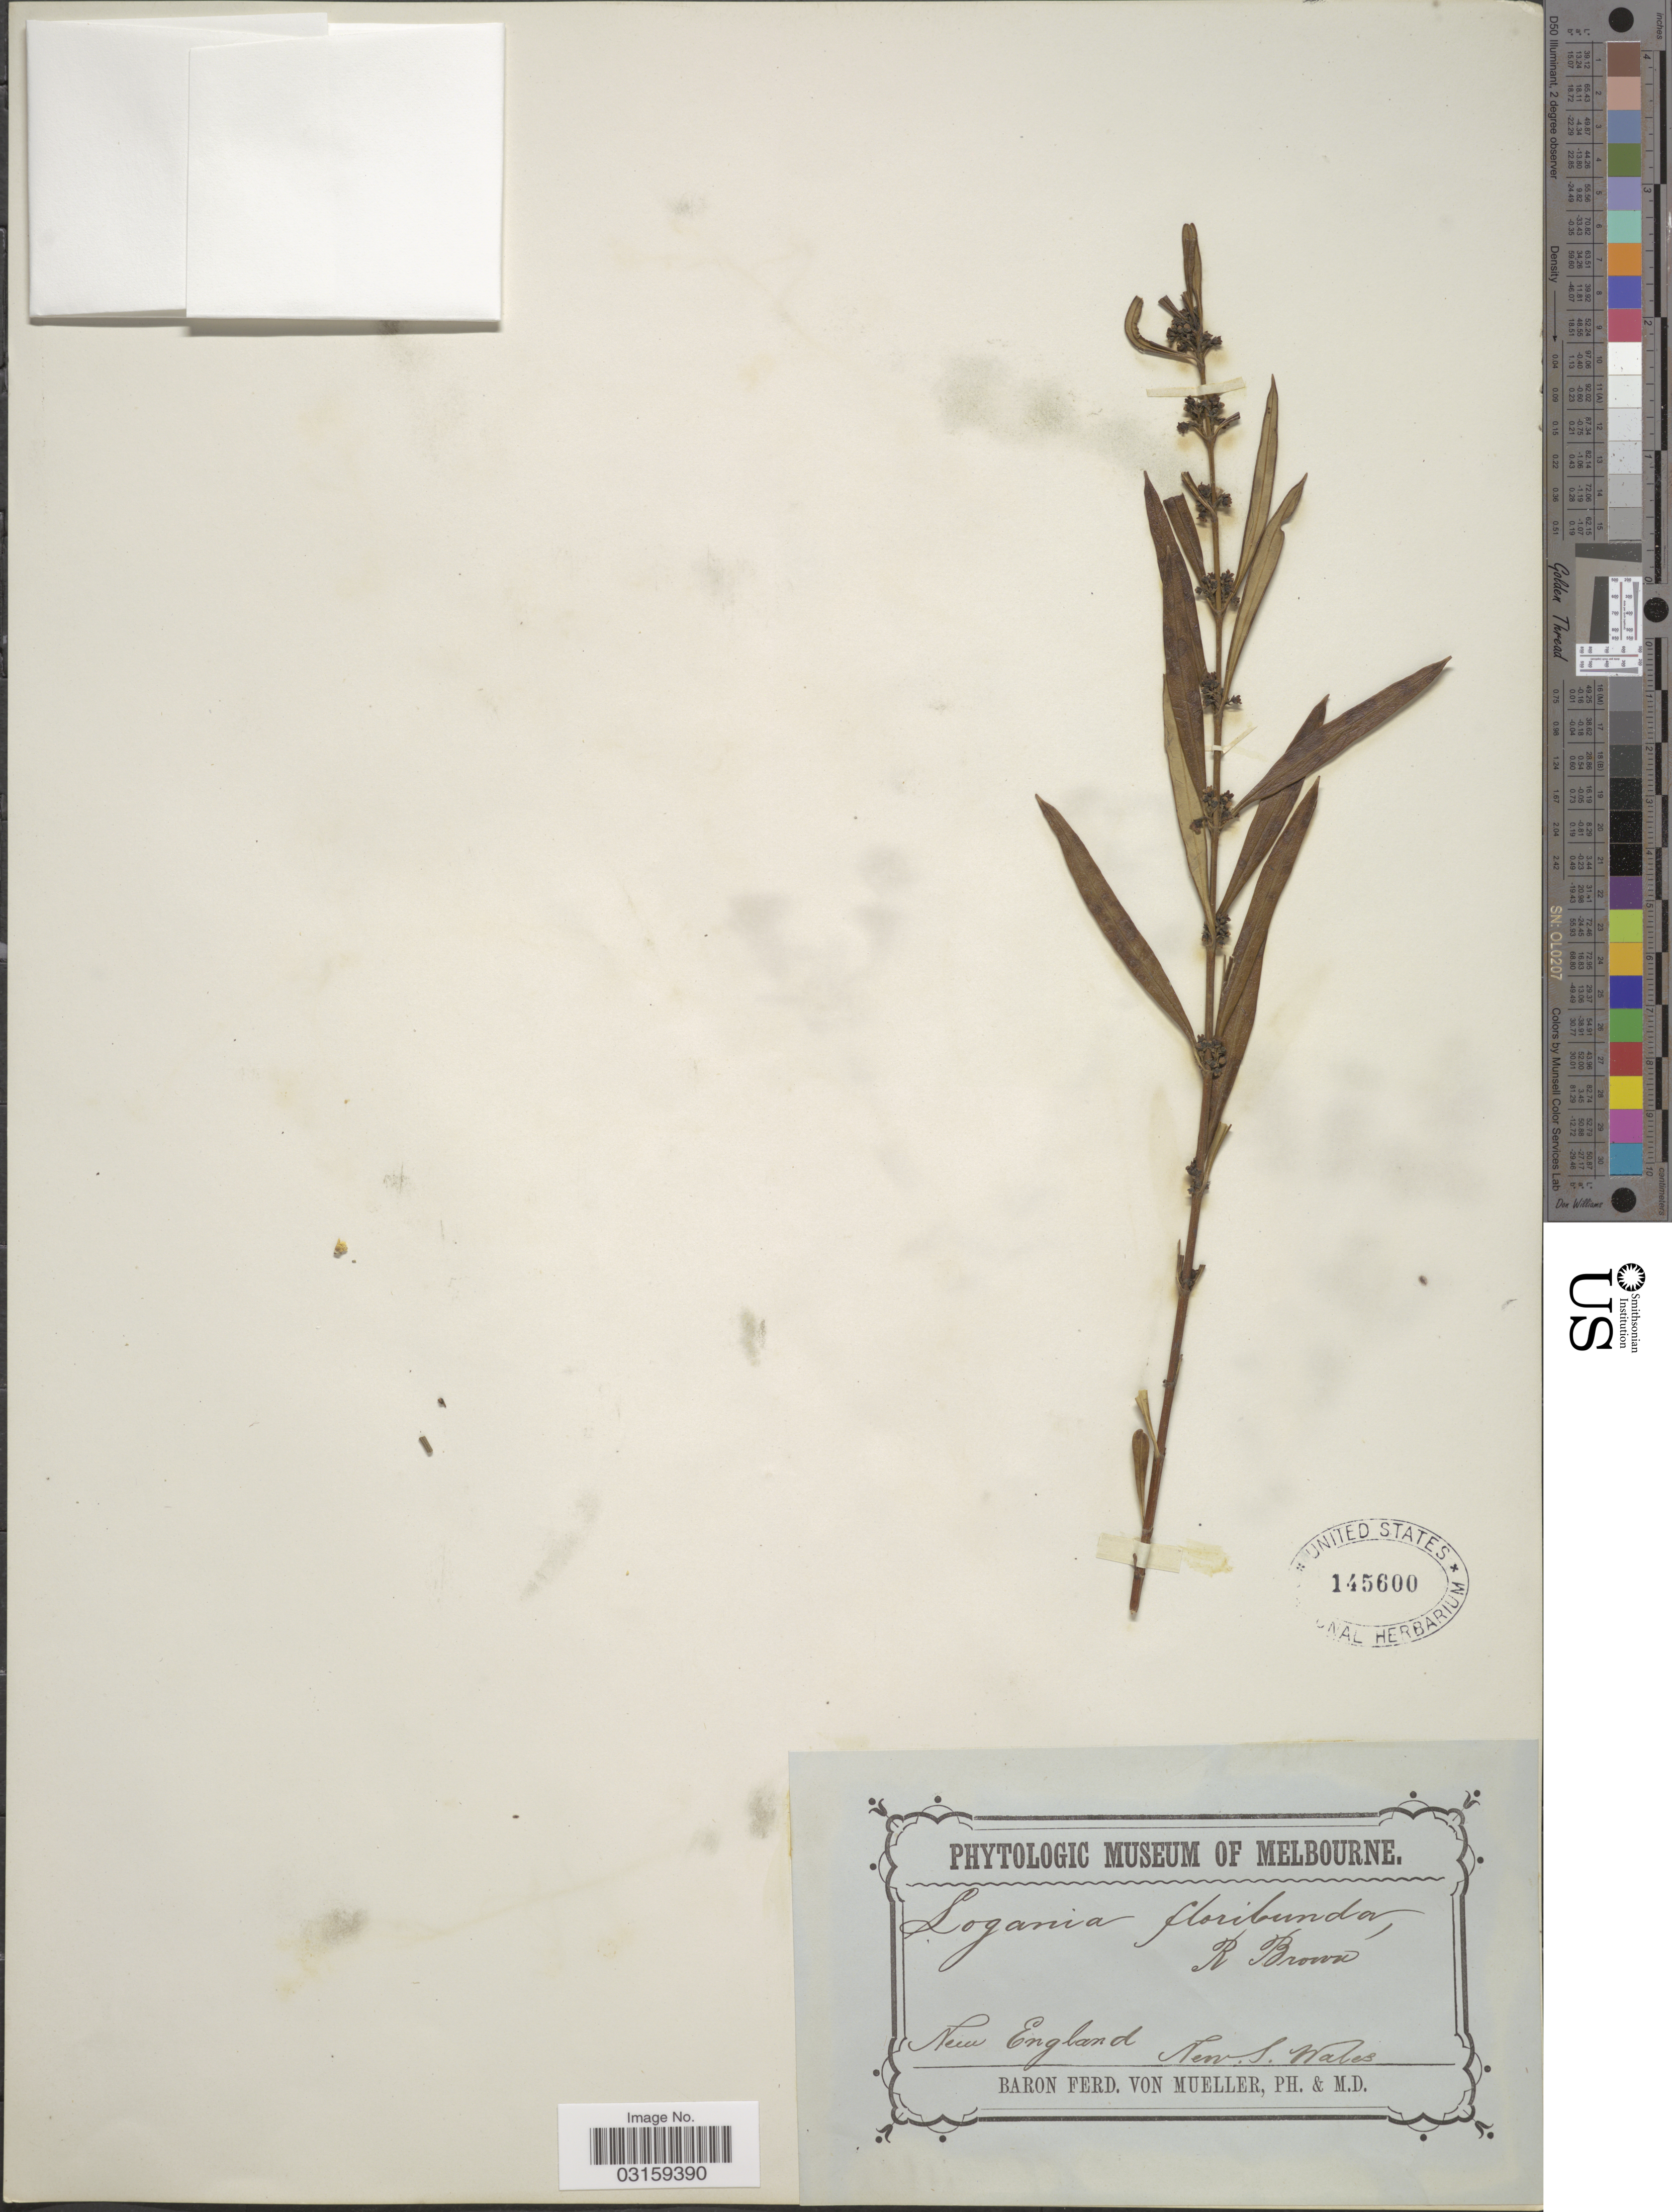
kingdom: Plantae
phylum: Tracheophyta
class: Magnoliopsida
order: Gentianales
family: Loganiaceae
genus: Logania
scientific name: Logania albiflora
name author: (Andrews) Druce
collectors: F. Mueller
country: Australia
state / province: New South Wales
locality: New England, New S. Wales.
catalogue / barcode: US 145600